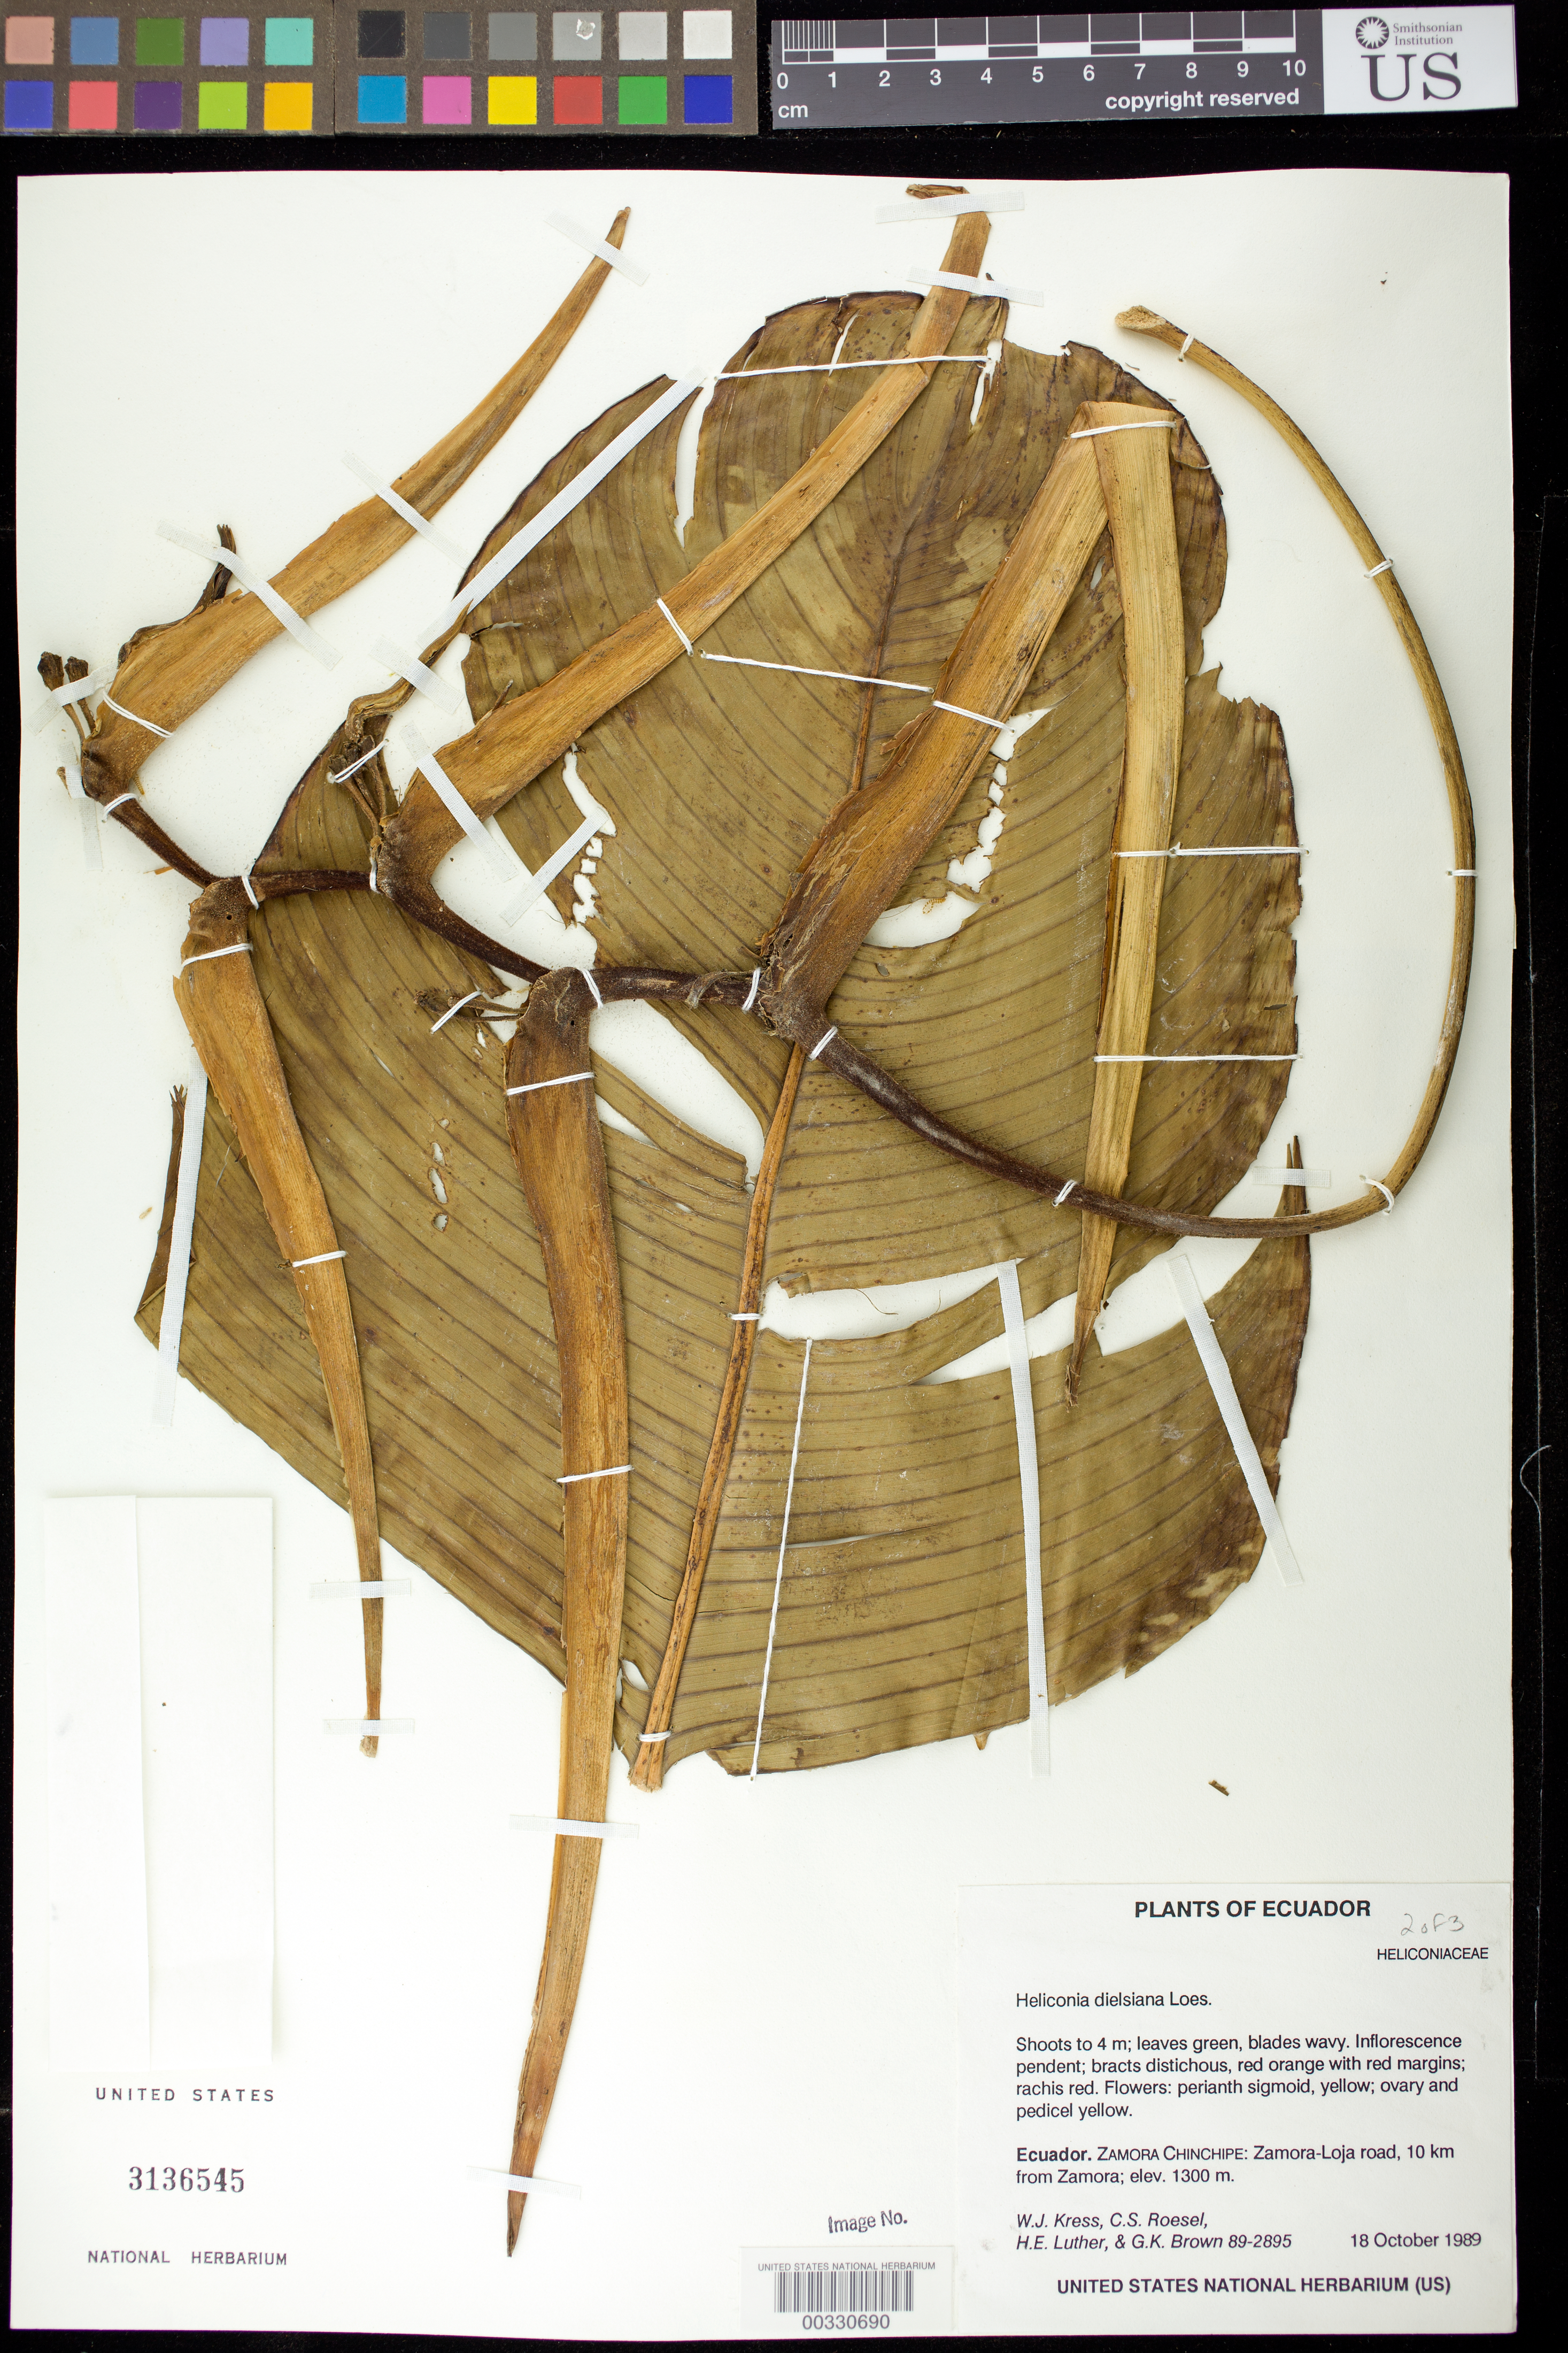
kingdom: Plantae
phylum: Tracheophyta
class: Liliopsida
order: Zingiberales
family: Heliconiaceae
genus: Heliconia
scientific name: Heliconia dielsiana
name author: Loes.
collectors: W. J. Kress, C. S. Roesel, Harry E. Luther & G. K. Brown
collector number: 89-2895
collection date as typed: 18 Oct 1989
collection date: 1989-10-18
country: Ecuador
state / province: Zamora-Chinchipe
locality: Zamora-Loja road, 10 km from Zamora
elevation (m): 1300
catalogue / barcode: US 3136545